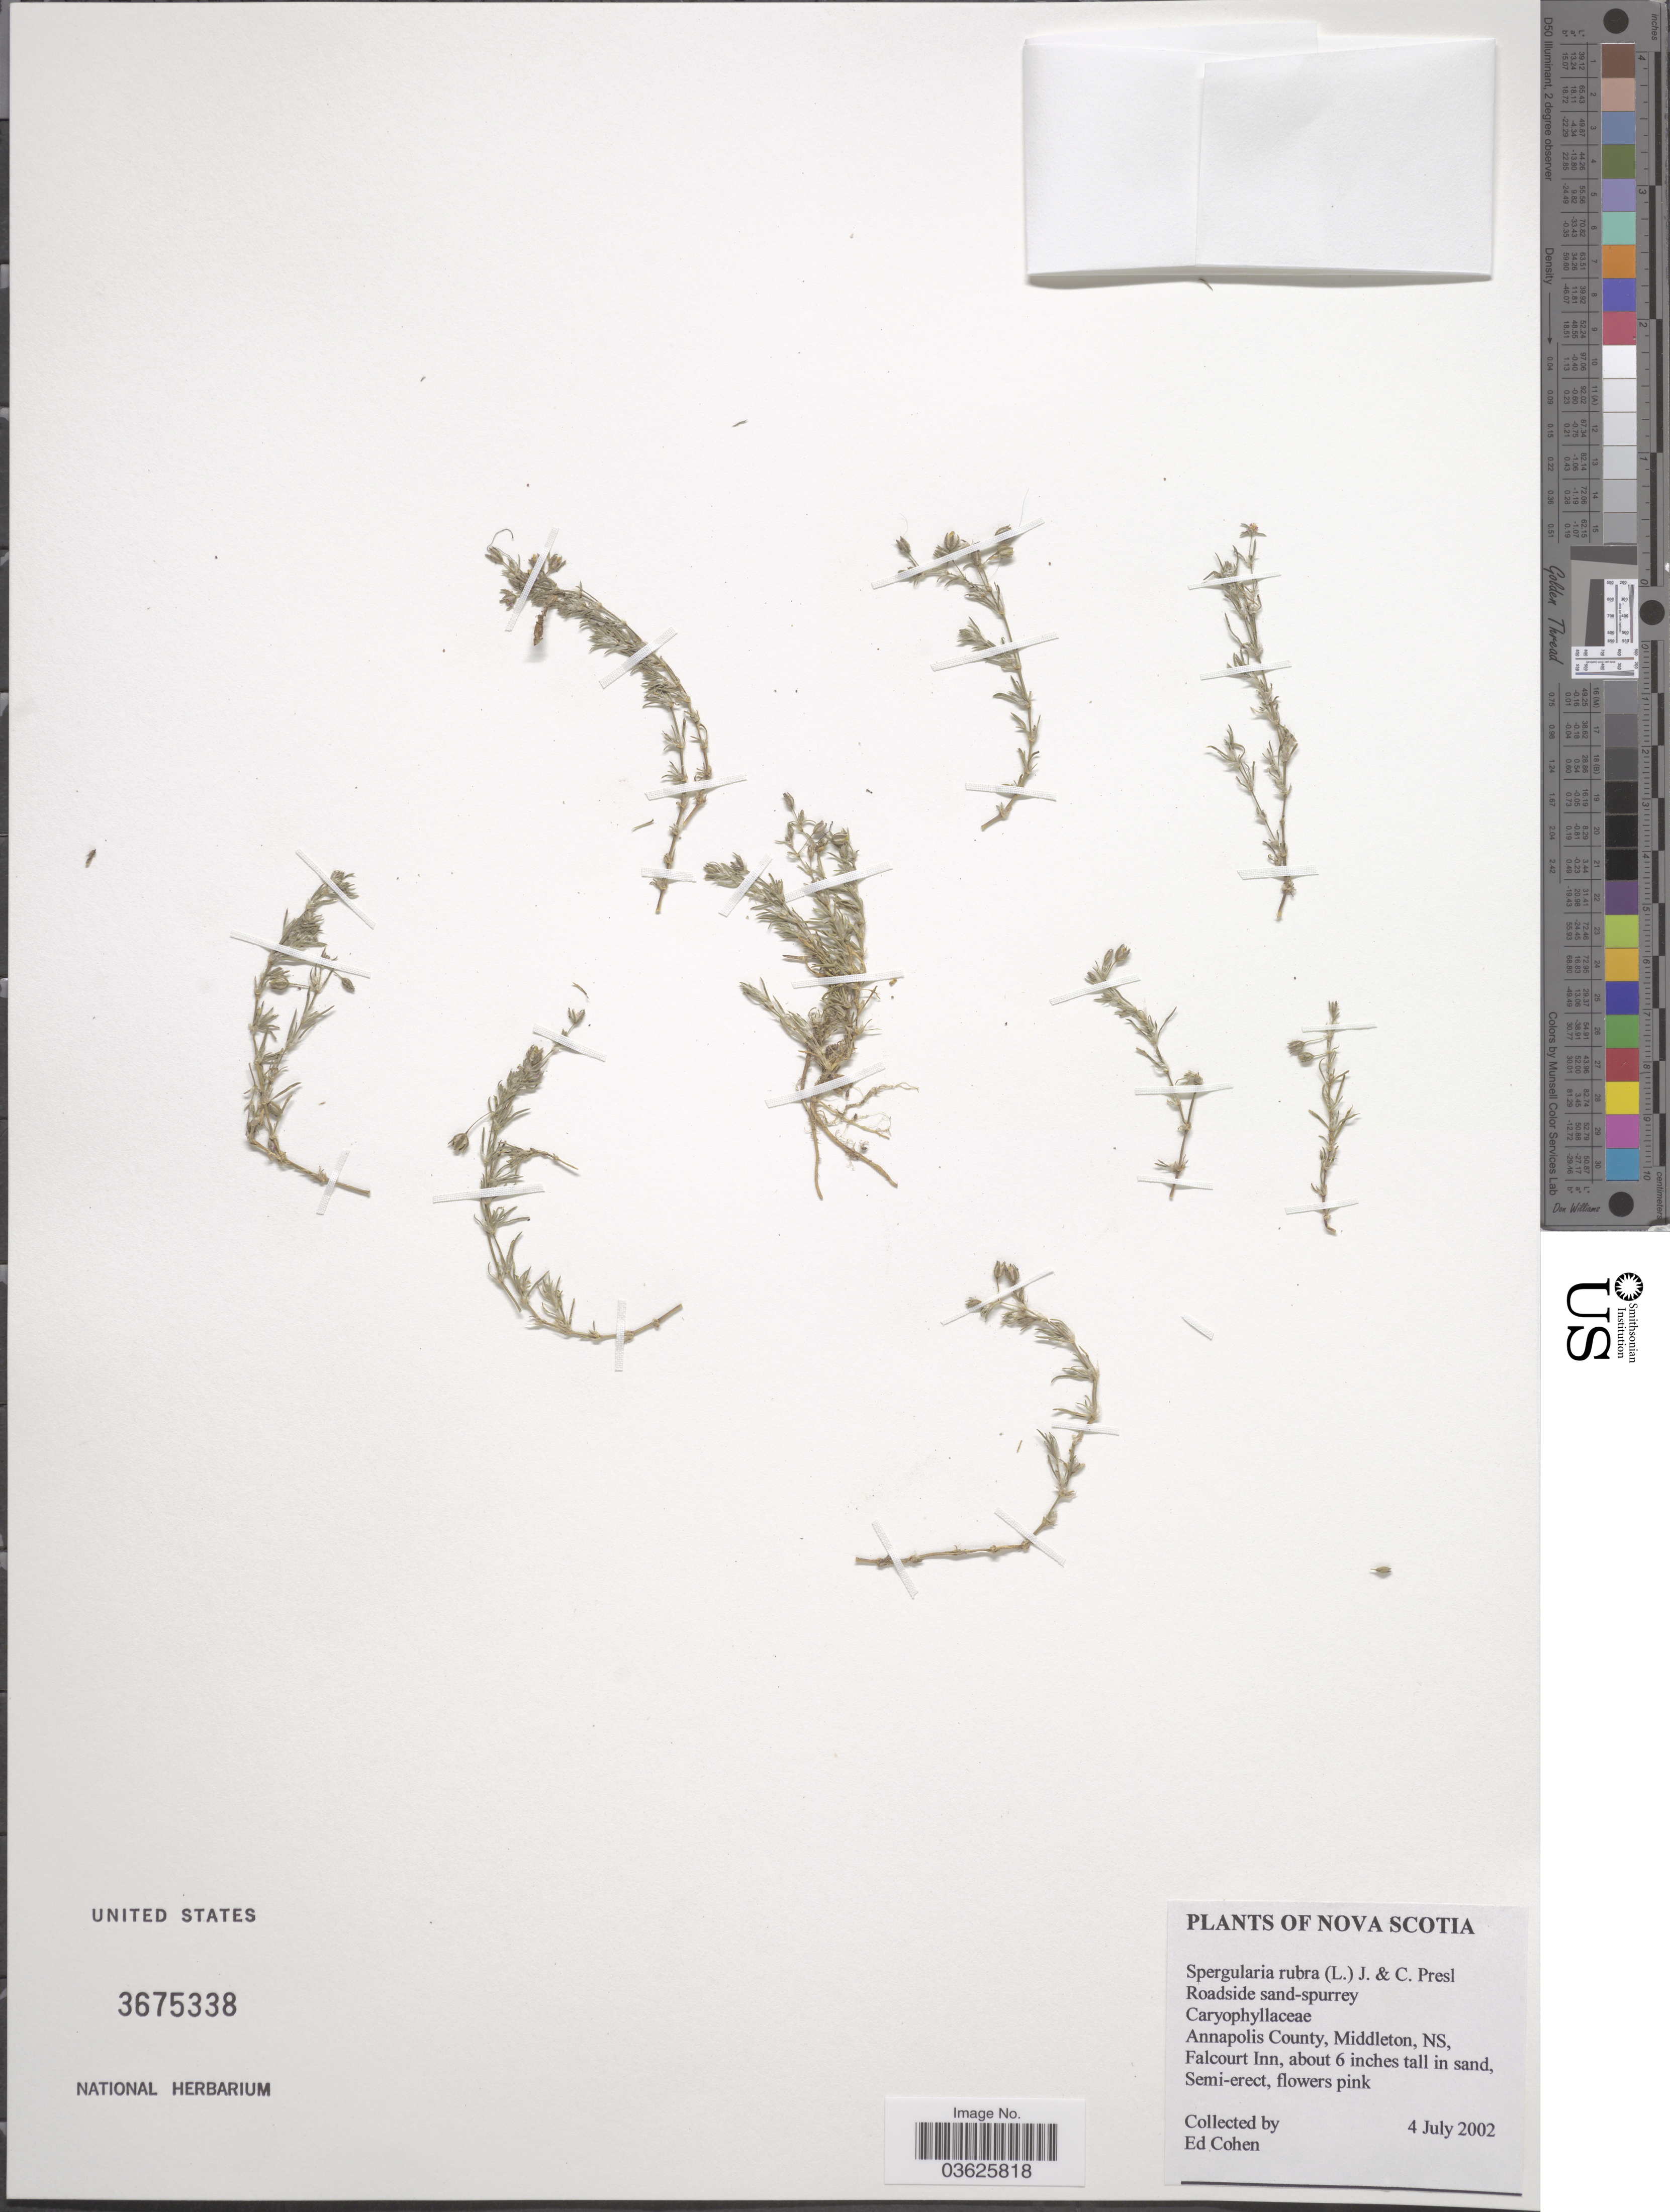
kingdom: Plantae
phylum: Tracheophyta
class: Magnoliopsida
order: Caryophyllales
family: Caryophyllaceae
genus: Spergularia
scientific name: Spergularia rubra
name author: (L.) J. Presl & C. Presl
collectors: E. Cohen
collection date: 2002-07-04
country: Canada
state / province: Nova Scotia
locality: Annapolis County, Middleton, NS, Falcourt Inn.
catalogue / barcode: US 3675338